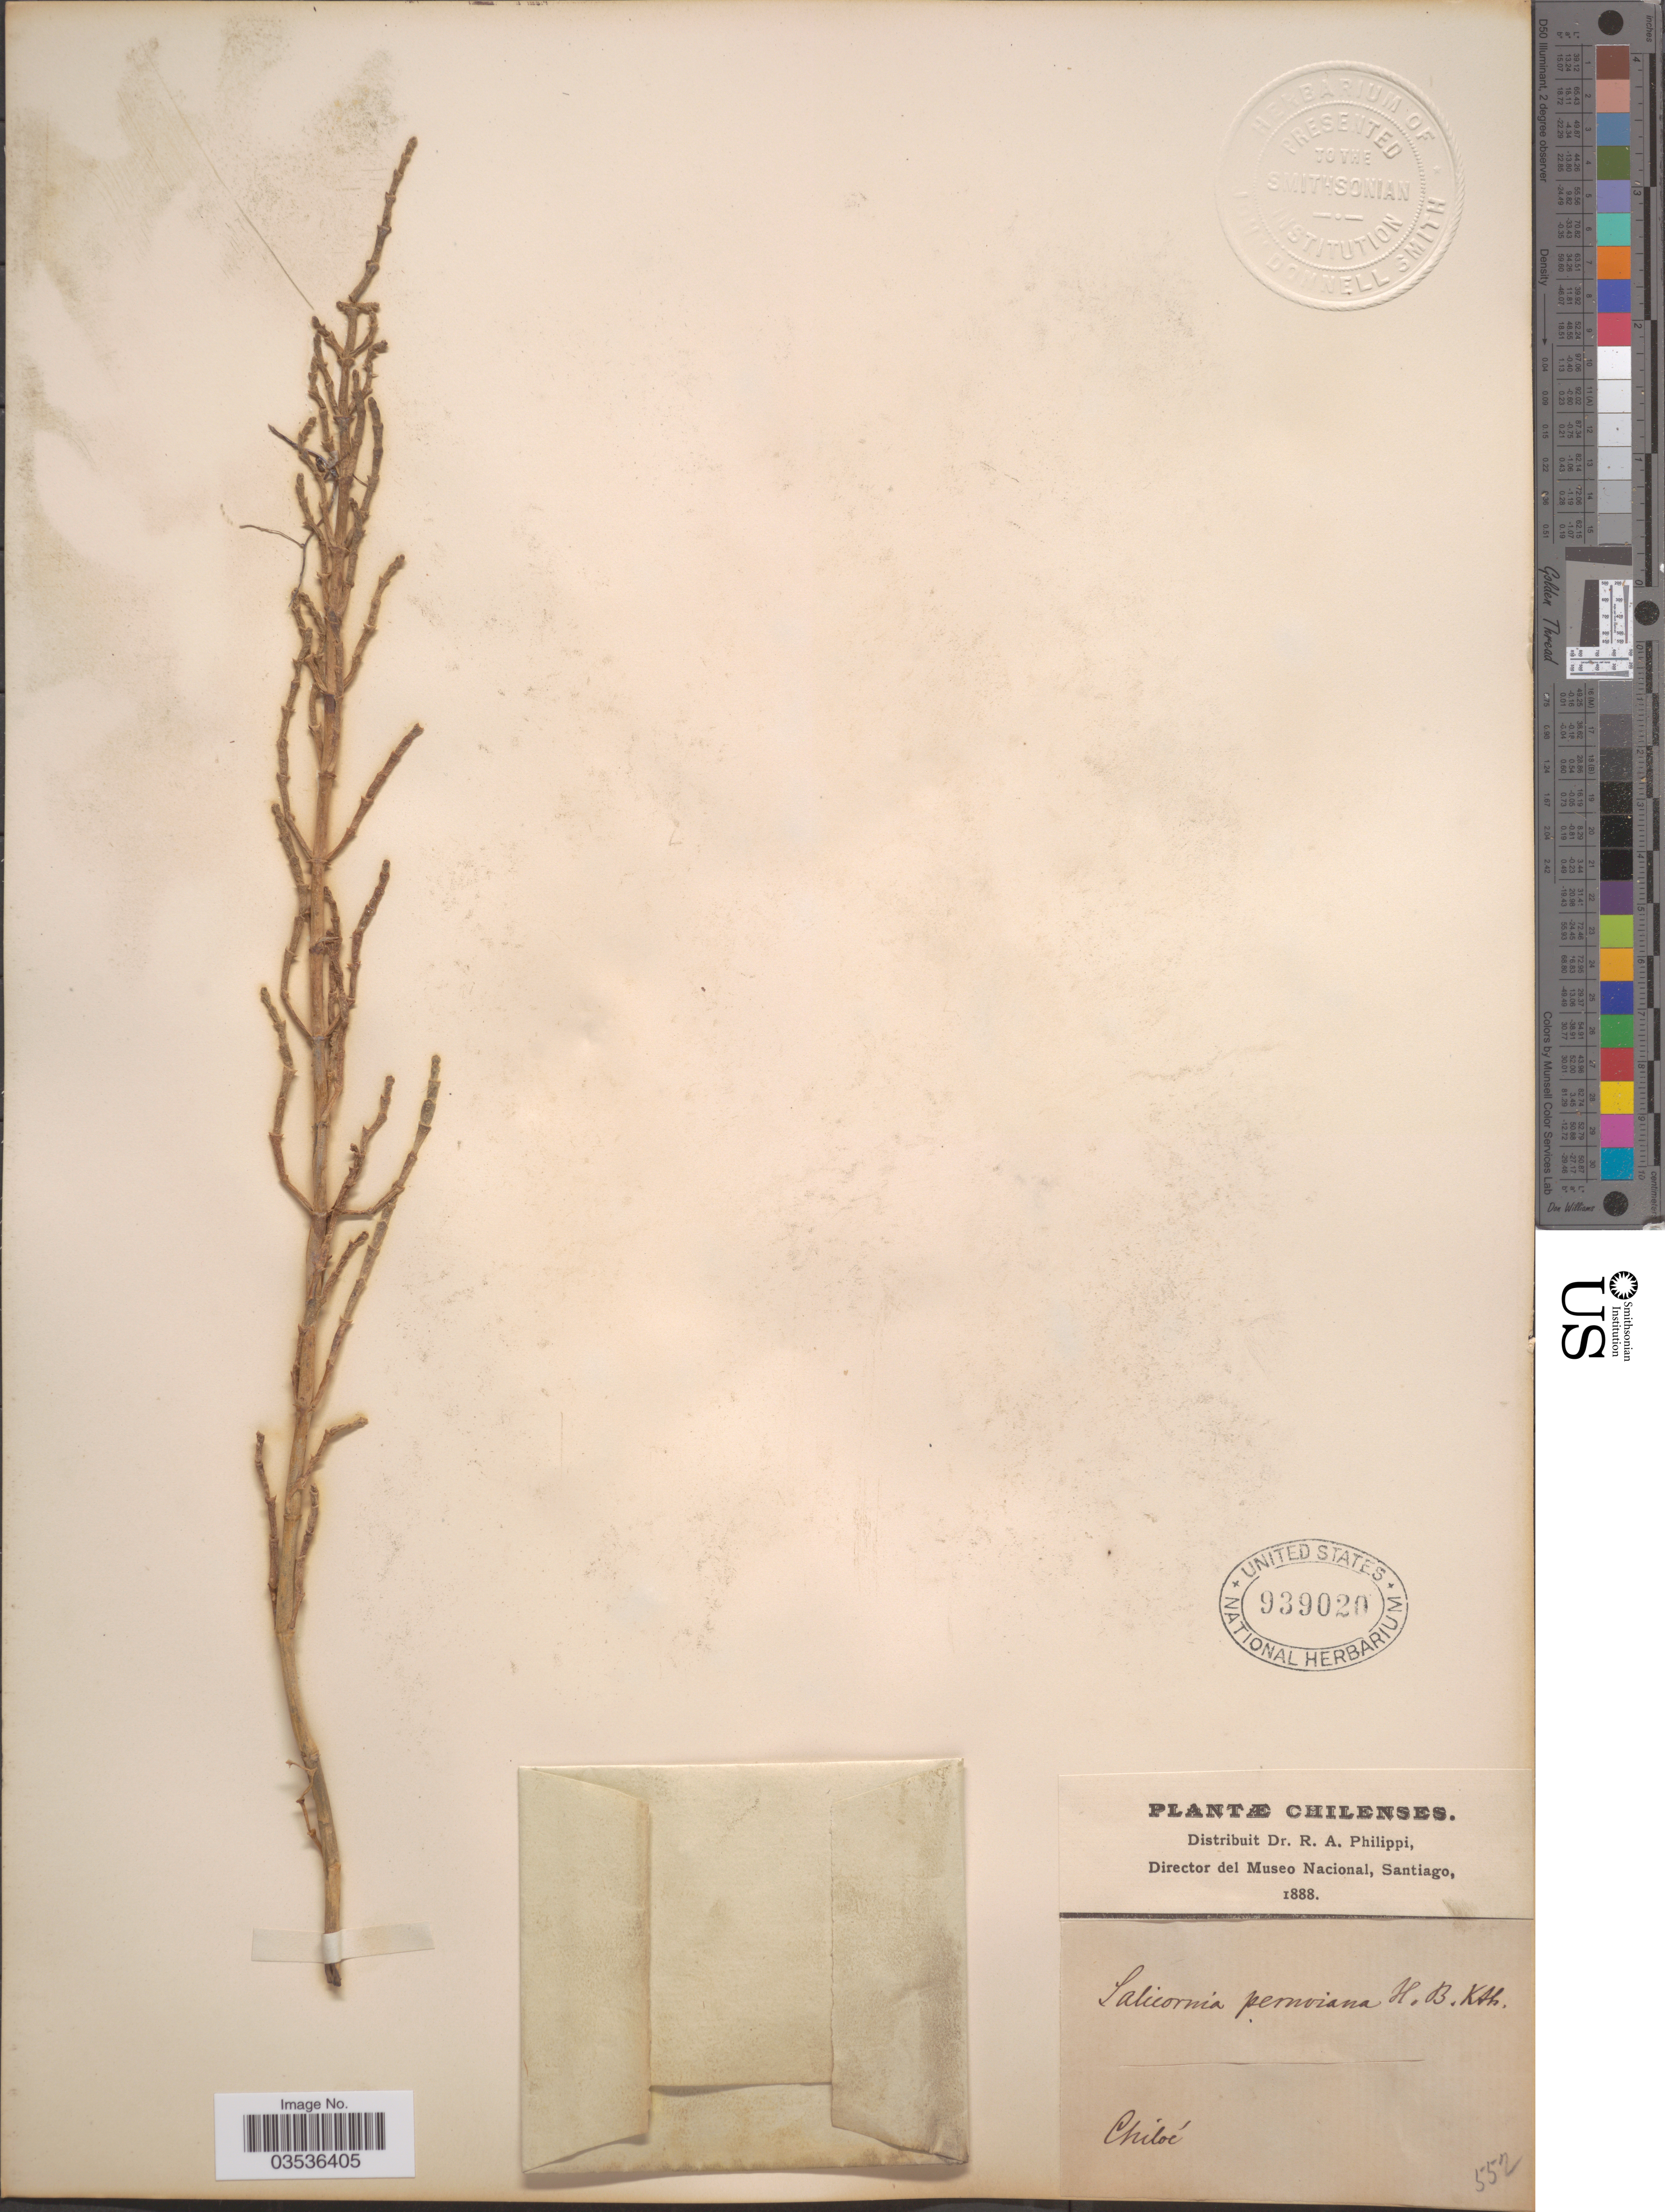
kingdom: Plantae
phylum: Tracheophyta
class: Magnoliopsida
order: Caryophyllales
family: Amaranthaceae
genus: Salicornia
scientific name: Salicornia fruticosa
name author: (L.) L.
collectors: ex. herb. R.A. Philippi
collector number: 552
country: Chile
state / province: Arica y Parinacota (XV)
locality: Chiloé.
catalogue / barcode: US 939020